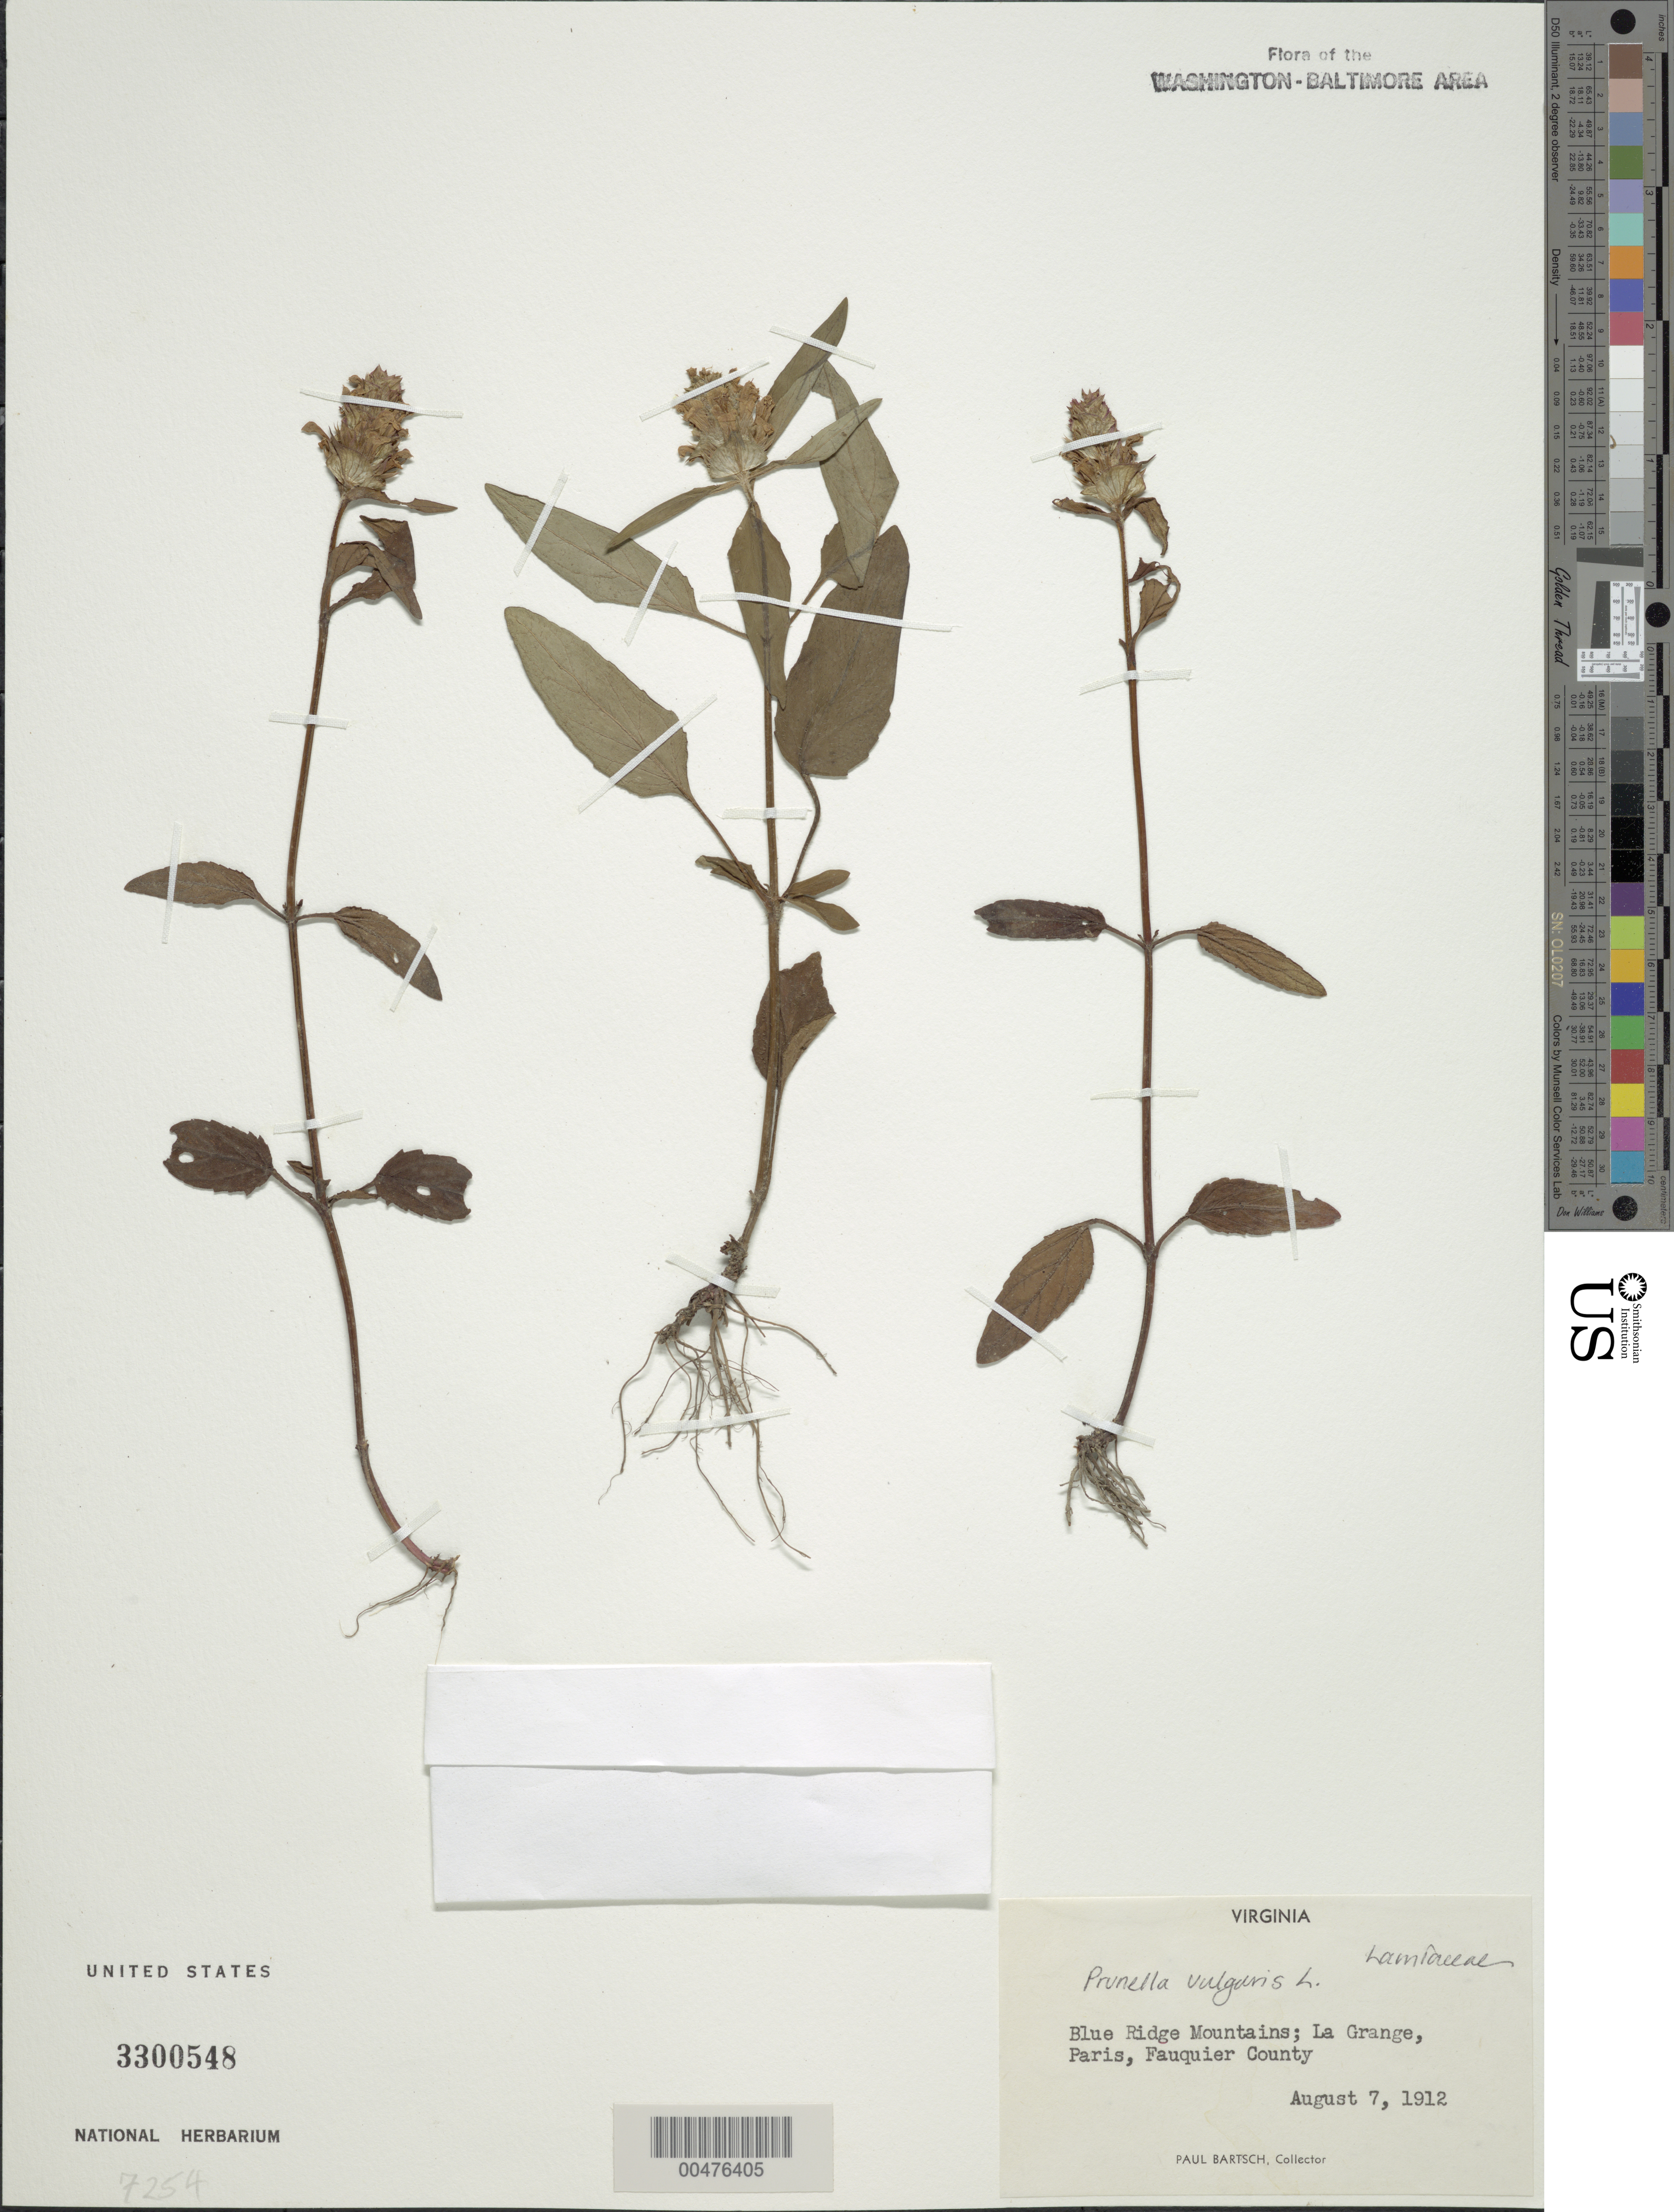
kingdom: Plantae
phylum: Tracheophyta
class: Magnoliopsida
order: Lamiales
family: Lamiaceae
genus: Prunella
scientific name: Prunella vulgaris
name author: L.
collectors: P. Bartsch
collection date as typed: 07 Aug 1912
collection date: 1912-08-07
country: United States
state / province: Virginia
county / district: Fauquier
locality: Blue Ridge Mountains, La Grange, Paris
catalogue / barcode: US 3300548